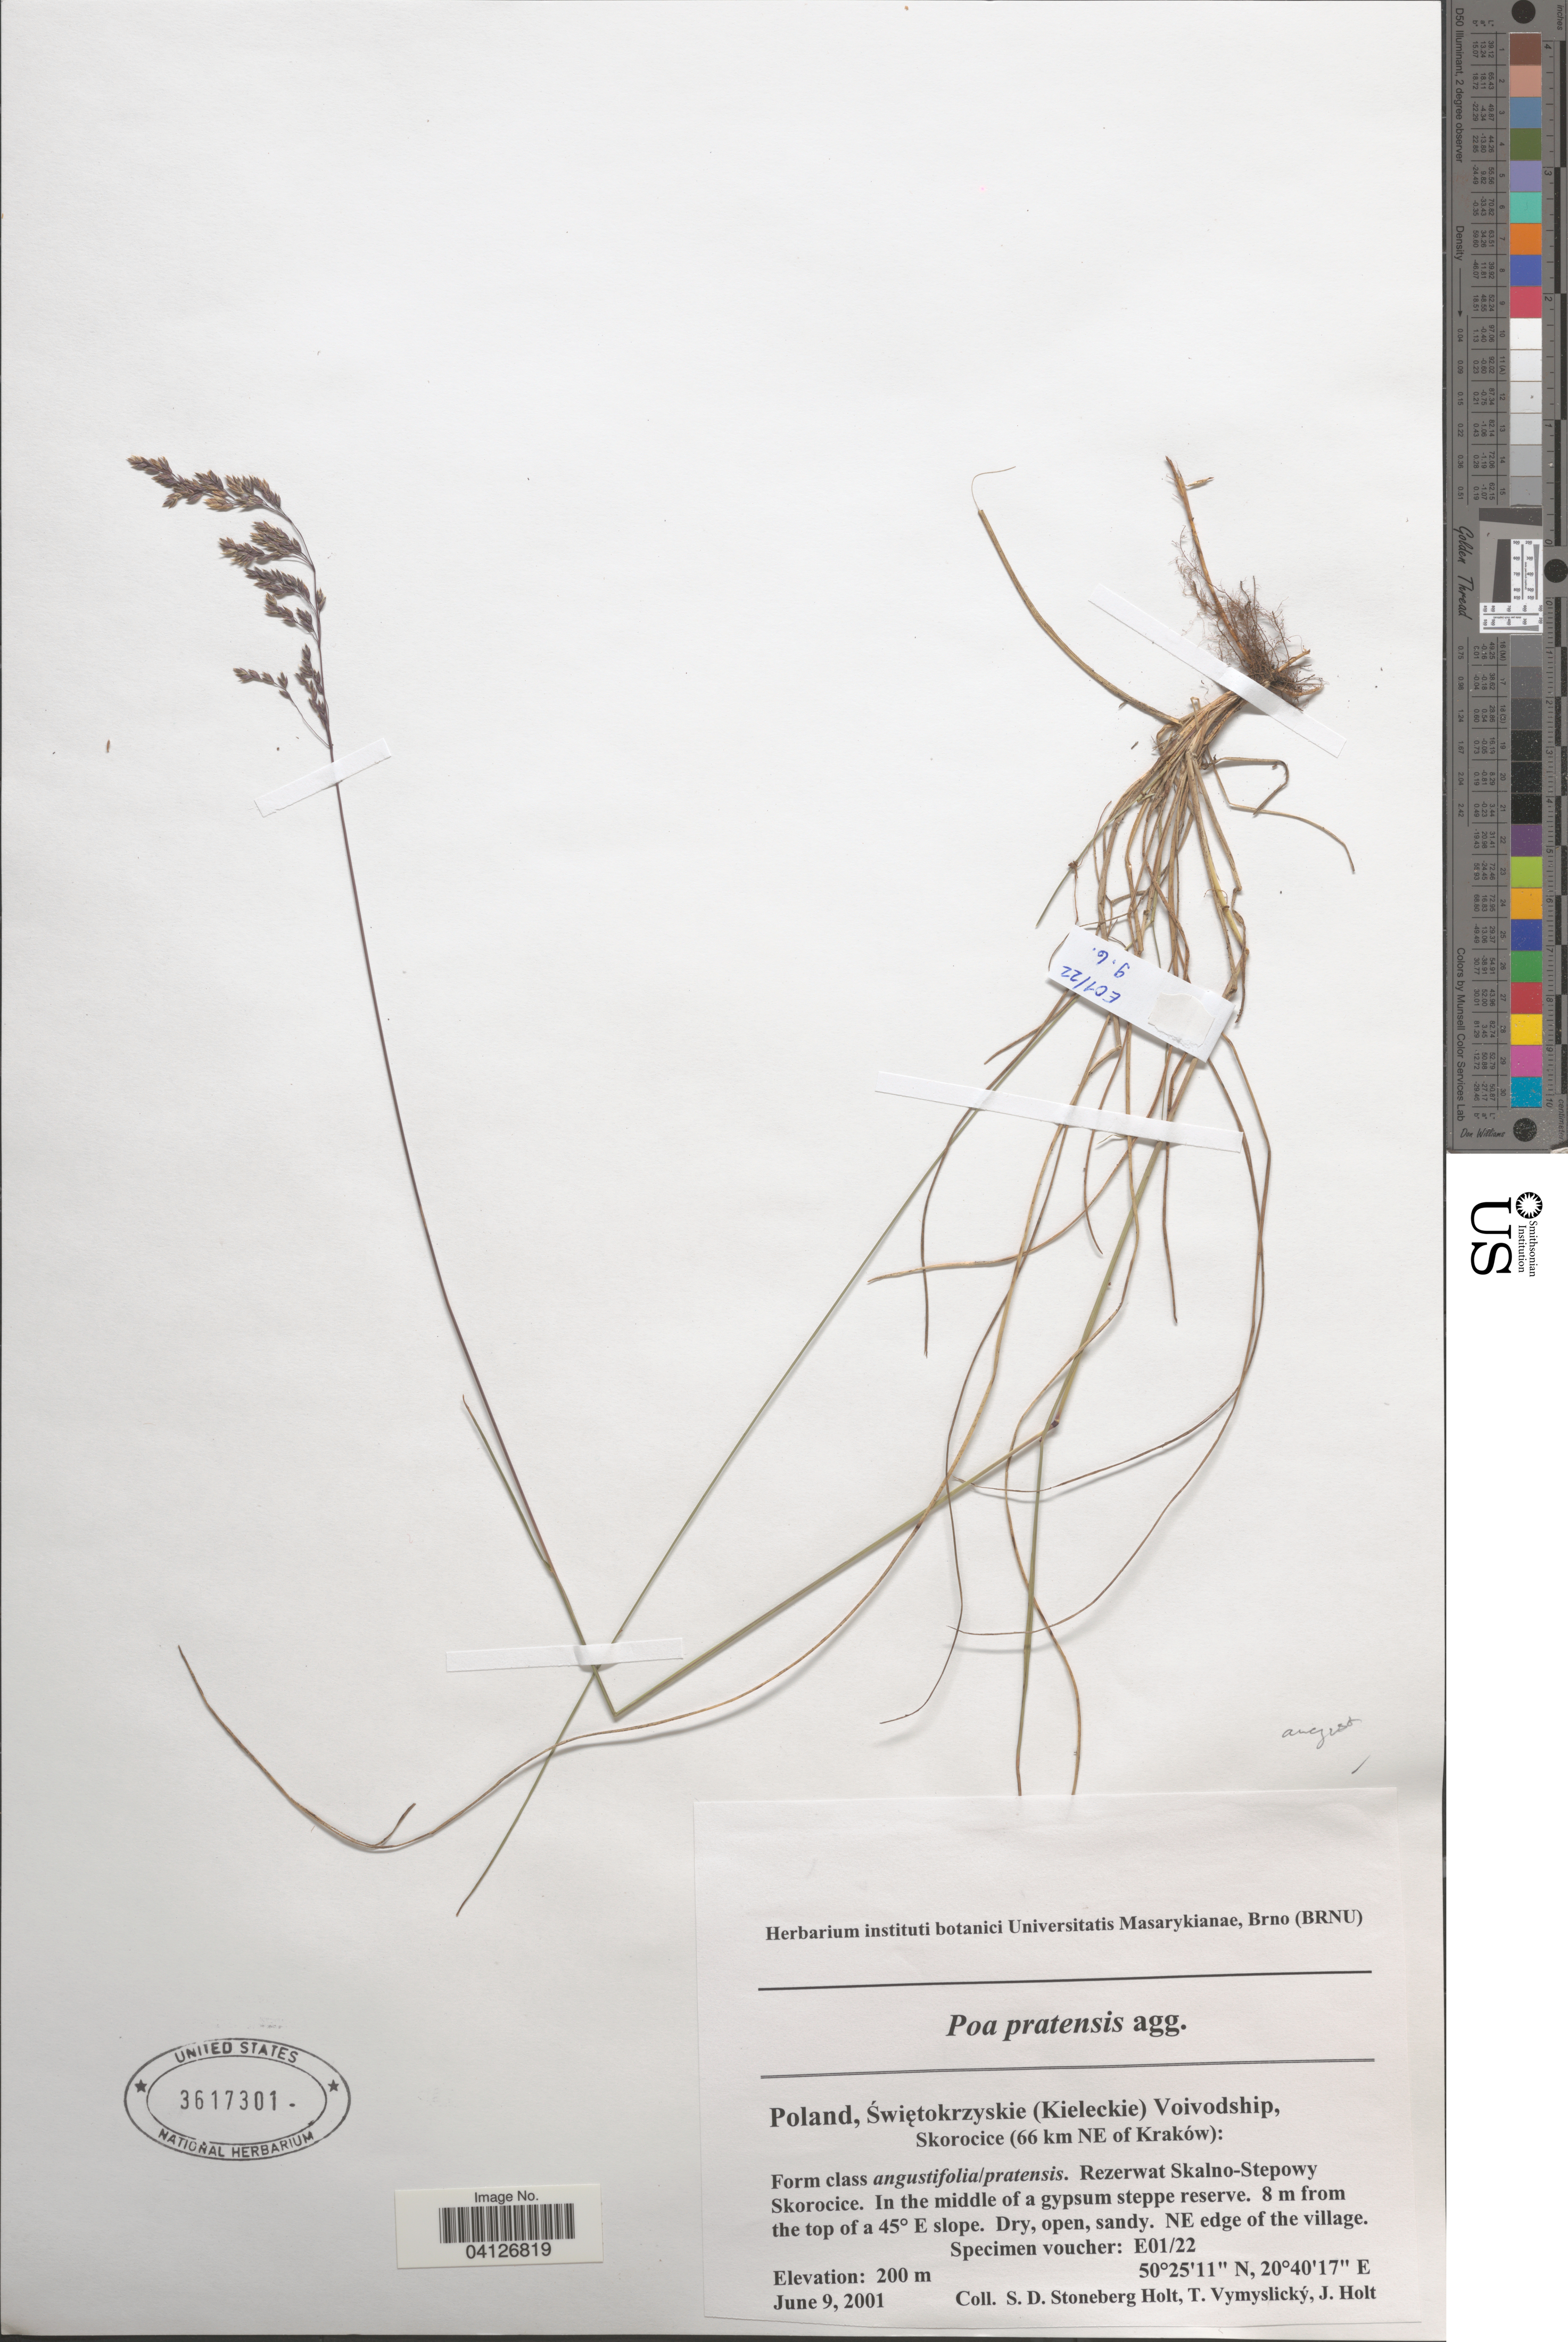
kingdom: Plantae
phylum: Tracheophyta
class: Liliopsida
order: Poales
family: Poaceae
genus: Poa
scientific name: Poa pratensis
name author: L.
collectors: S. Holt, T. Vymyslický & J. Holt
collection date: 2001-06-09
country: Poland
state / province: Swietokrzyskie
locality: (Kieleckie) Voivodship, Skorocice (66 km NE of Kraków): Rezerwat Skalno-Stepowy Skorocice. In the middle of a gypsum steppe reserve. 8 m from the top of a 45° E slope. NE edge of the village.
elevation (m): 200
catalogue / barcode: US 3617301